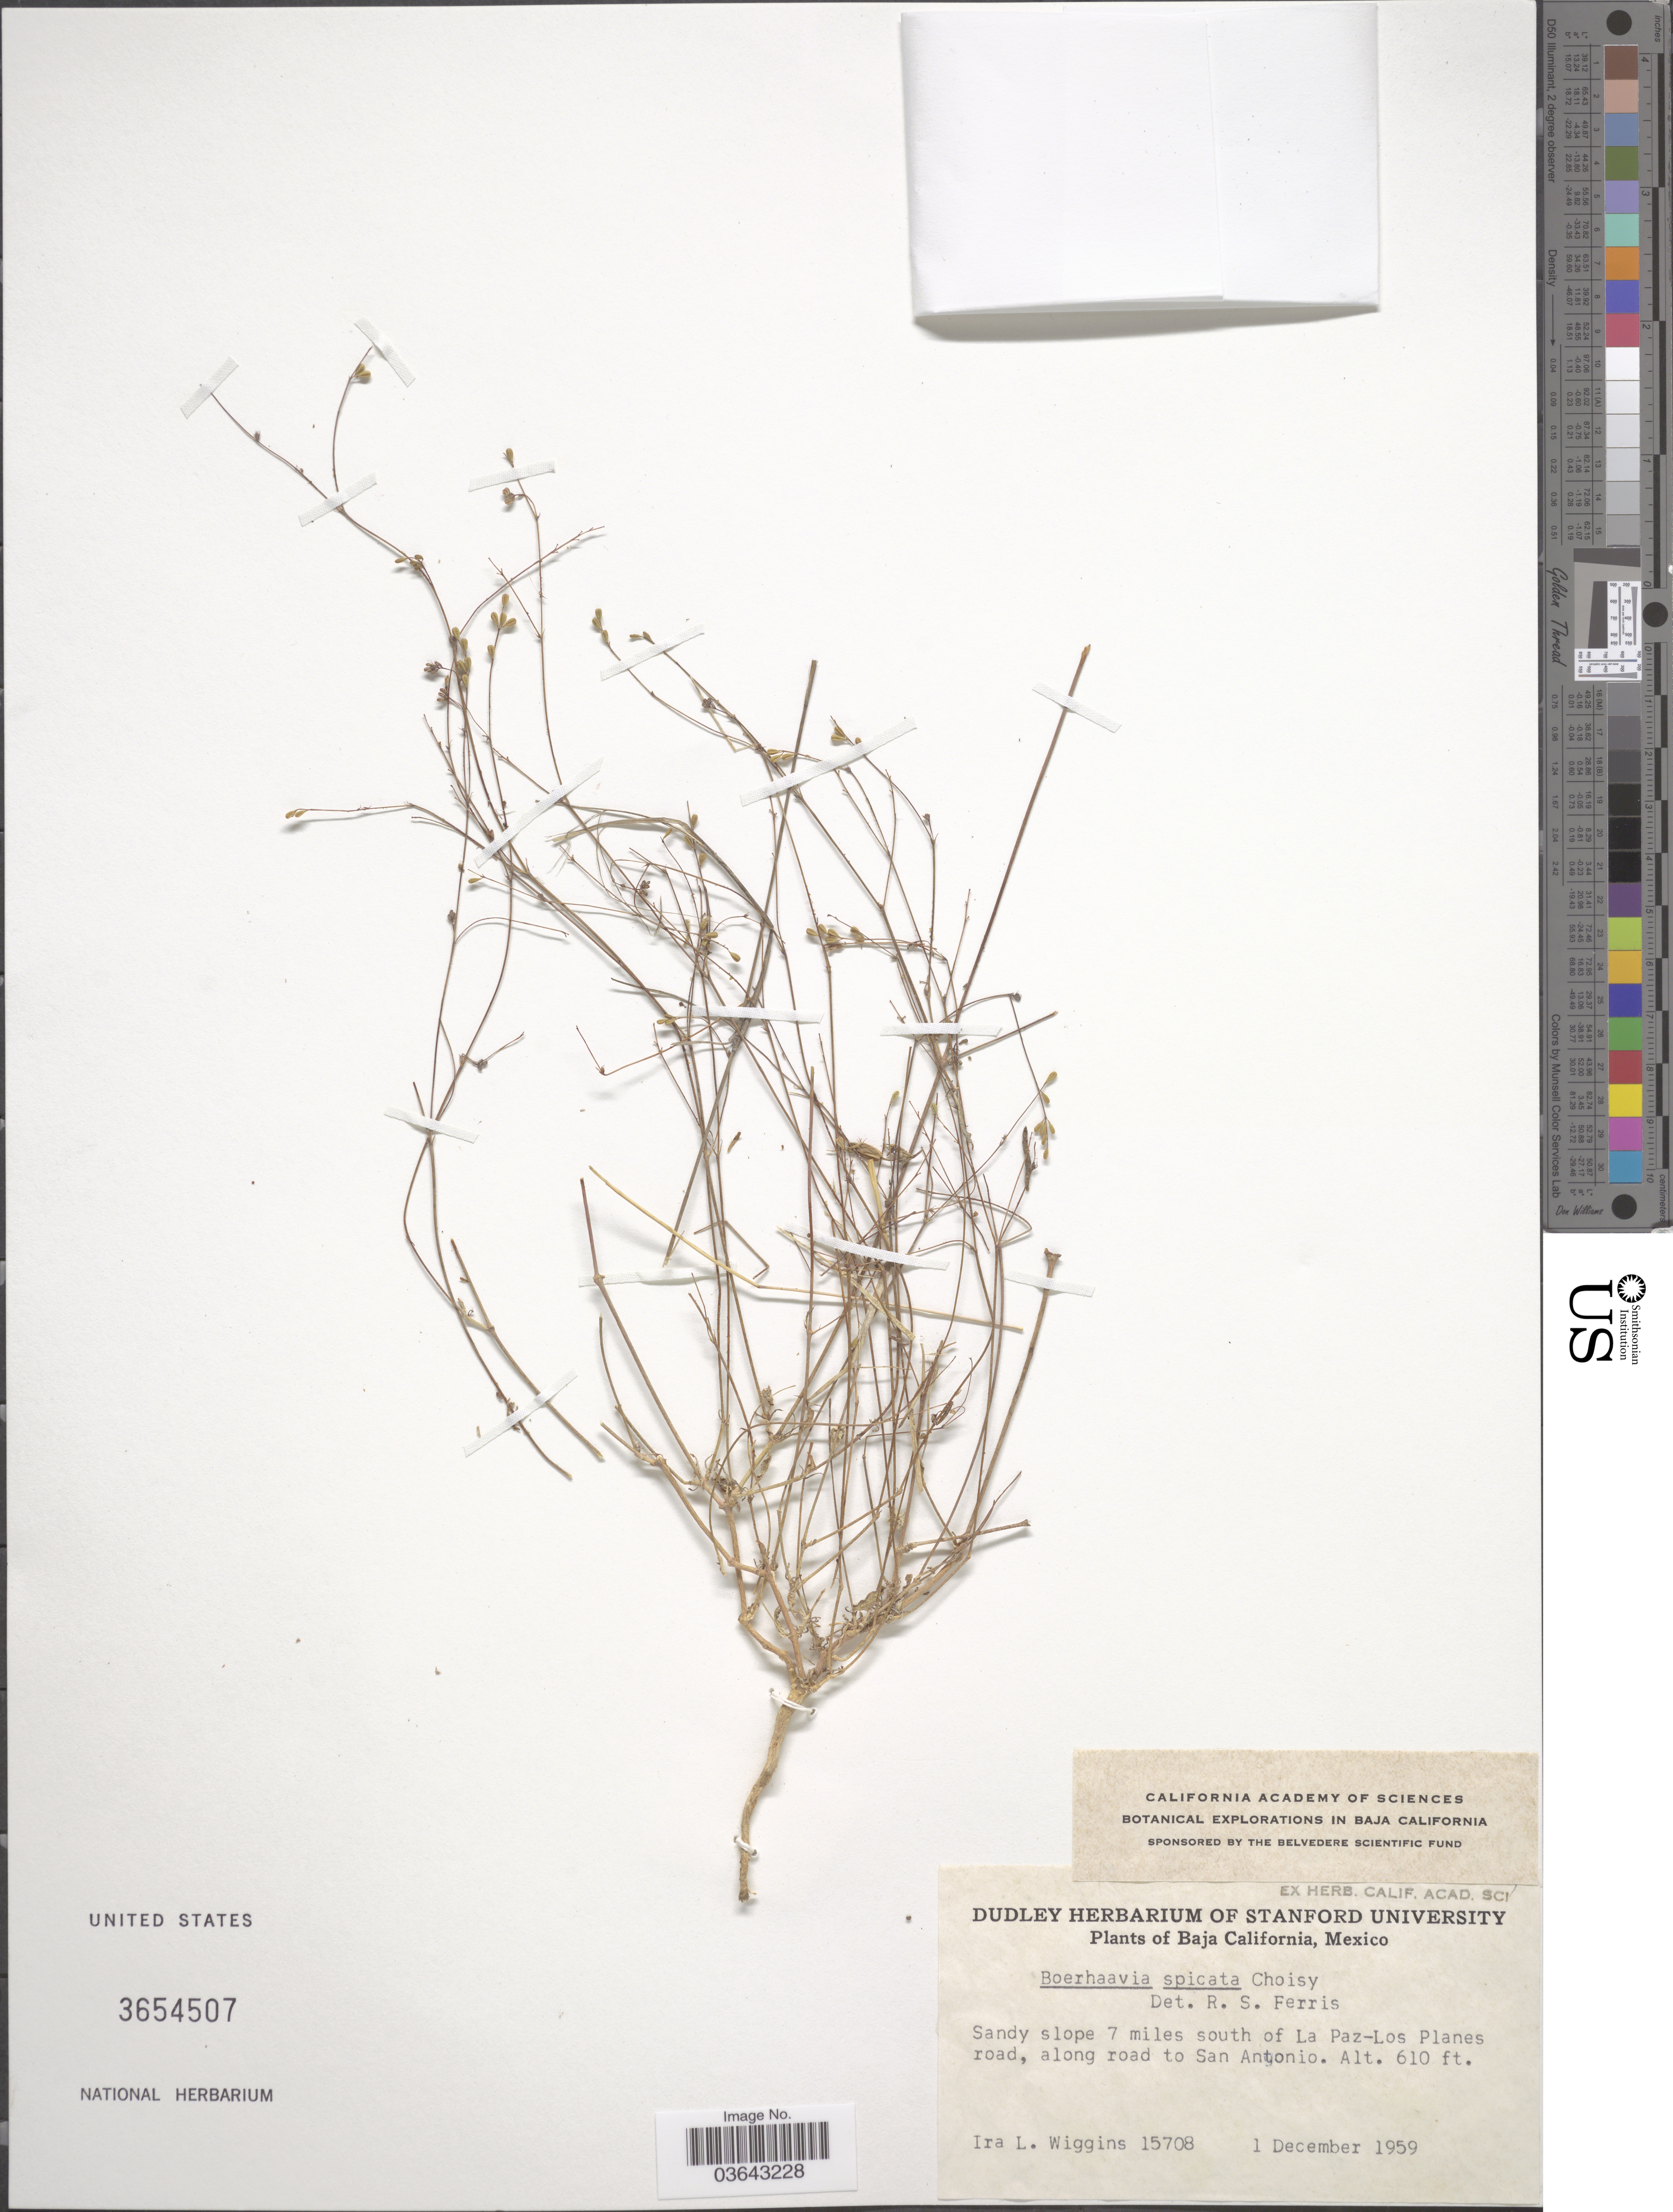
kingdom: Plantae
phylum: Tracheophyta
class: Magnoliopsida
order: Caryophyllales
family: Nyctaginaceae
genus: Boerhavia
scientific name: Boerhavia spicata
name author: Choisy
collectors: I. L. Wiggins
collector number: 15708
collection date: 1959-12-01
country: Mexico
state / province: Baja California Sur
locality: Sandy slope 7 miles south of La Paz-Los Planes road, along road to San Antonio.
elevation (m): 186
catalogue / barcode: US 3654507